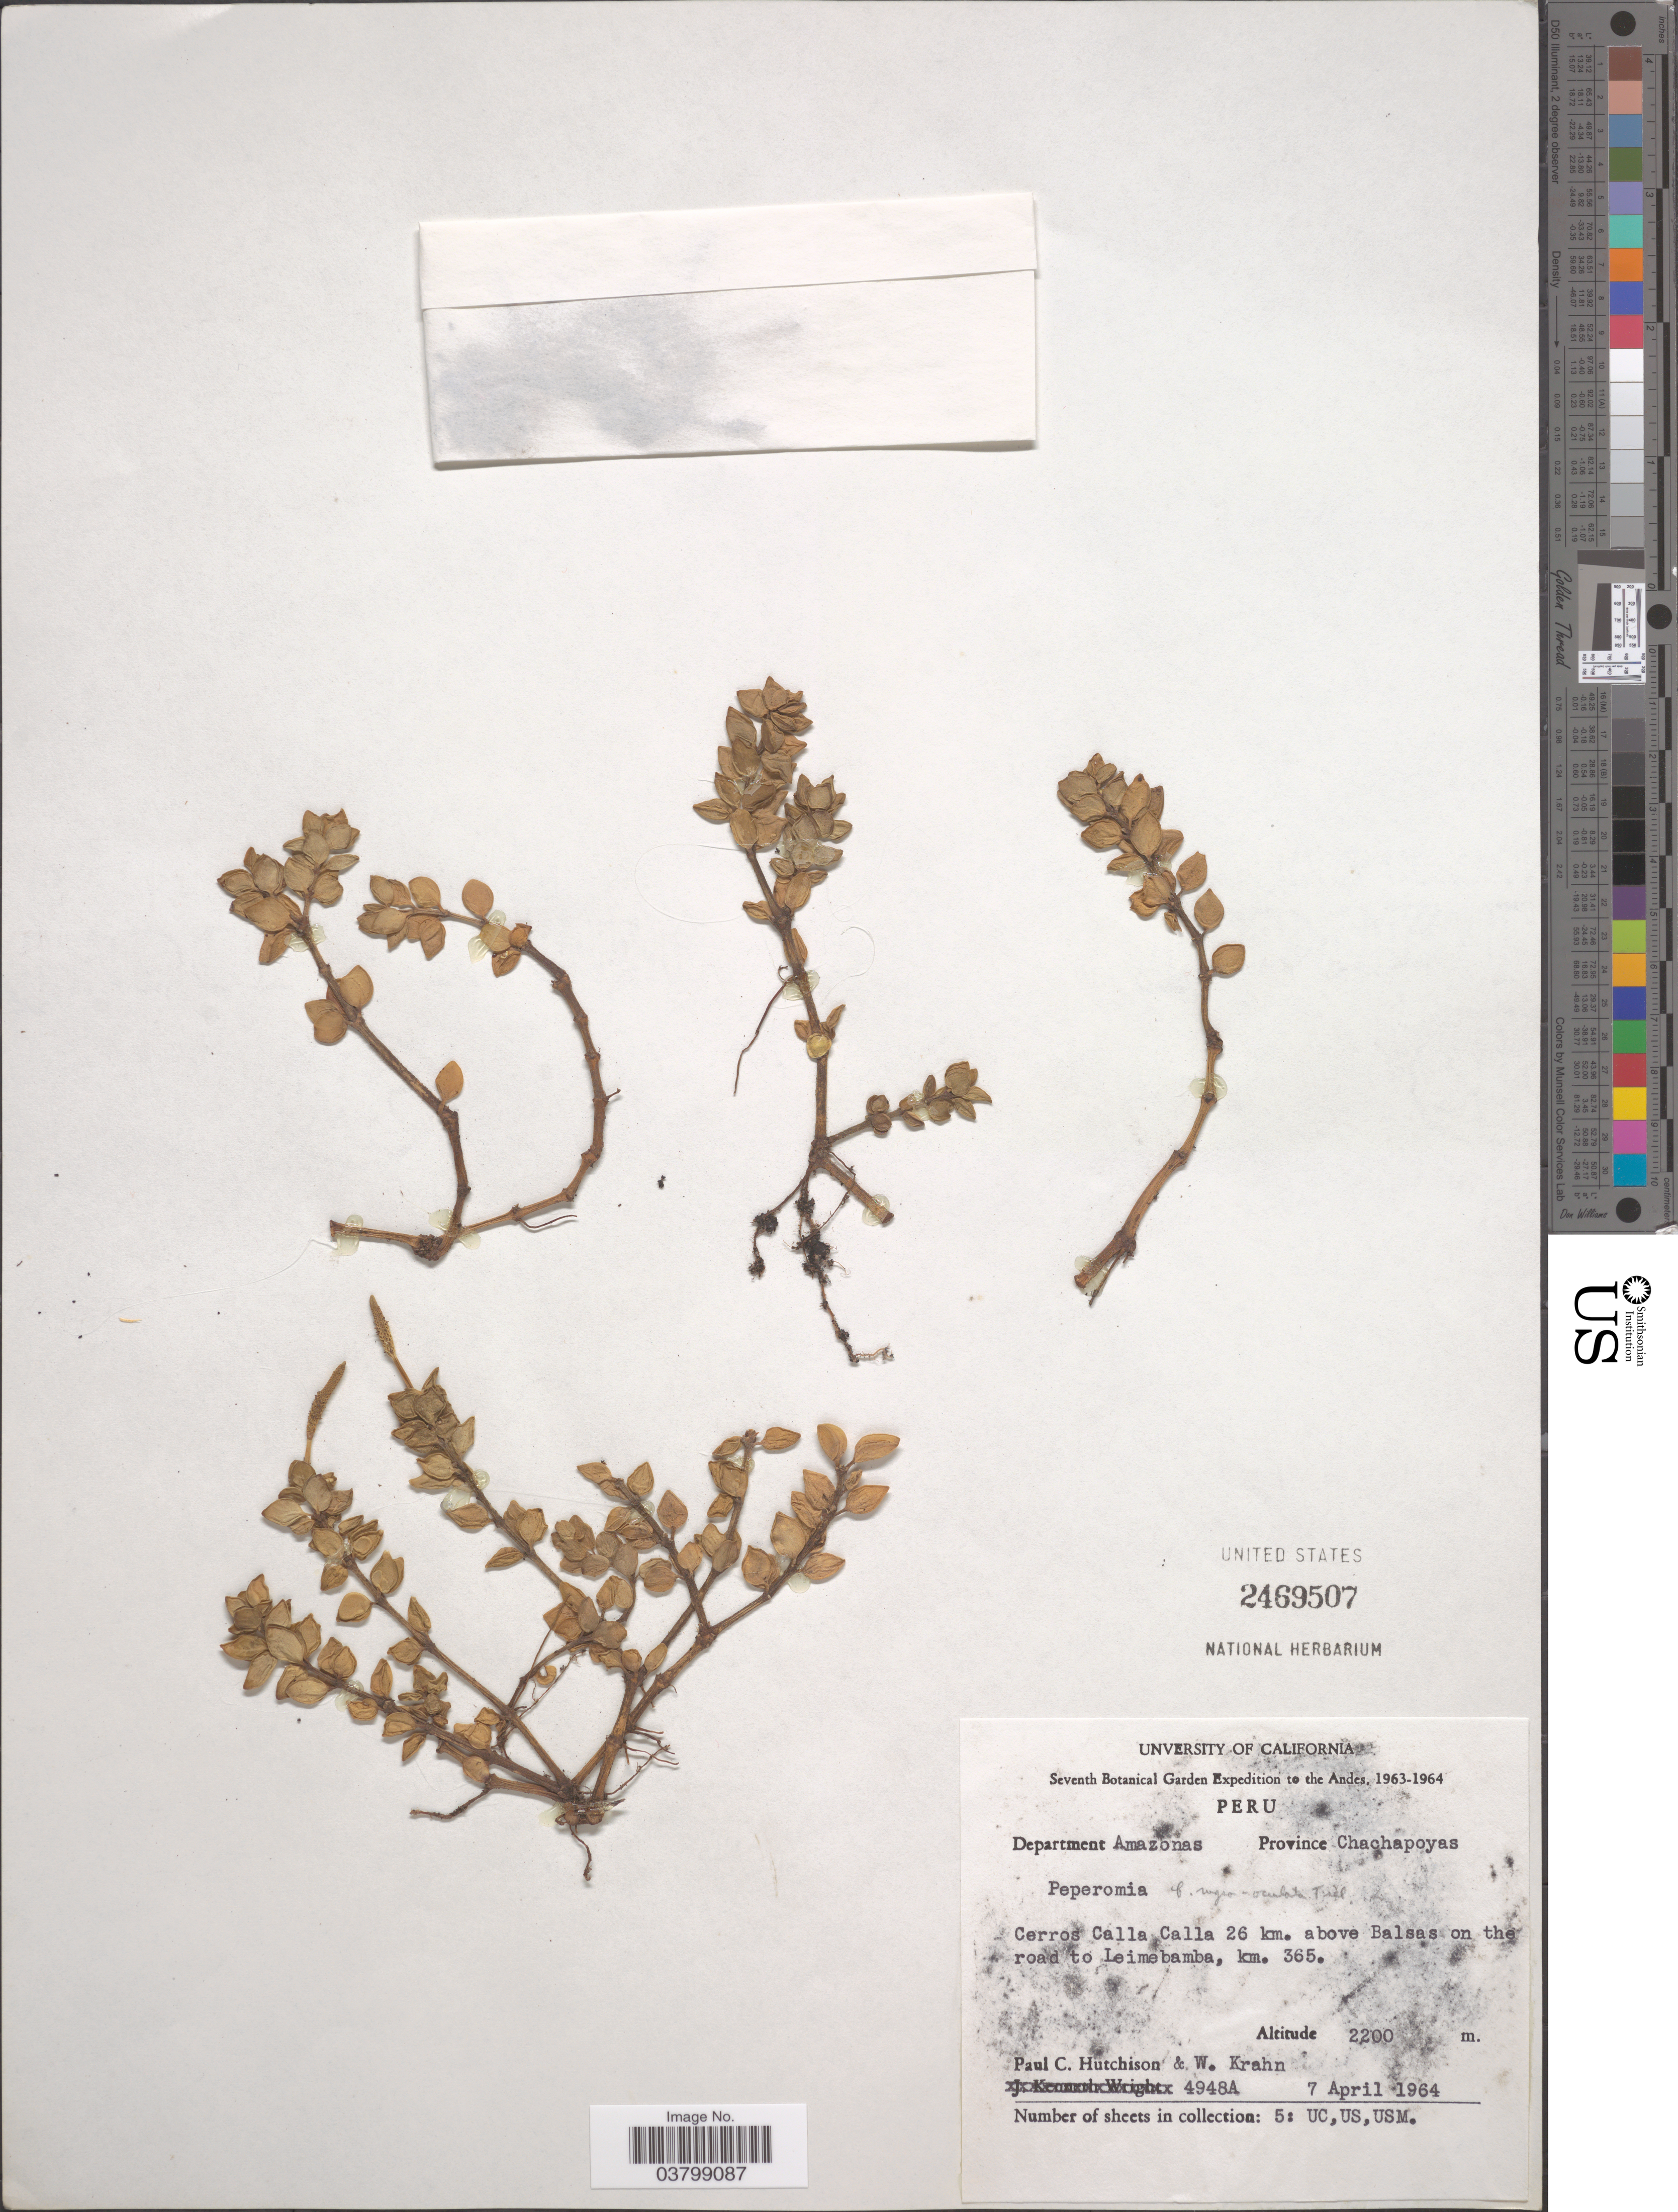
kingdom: Plantae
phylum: Tracheophyta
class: Magnoliopsida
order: Piperales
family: Piperaceae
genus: Peperomia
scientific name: Peperomia sp.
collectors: P. C. Hutchison & W. Krahn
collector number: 4948A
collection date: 1964-04-07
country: Peru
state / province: Amazonas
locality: The Andes. Department Amazonas. Province Chachapoyas. Cerros Calla Calla 26 km. above Balsas on the road to Leimebamba, km. 365.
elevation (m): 2200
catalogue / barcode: US 2469507